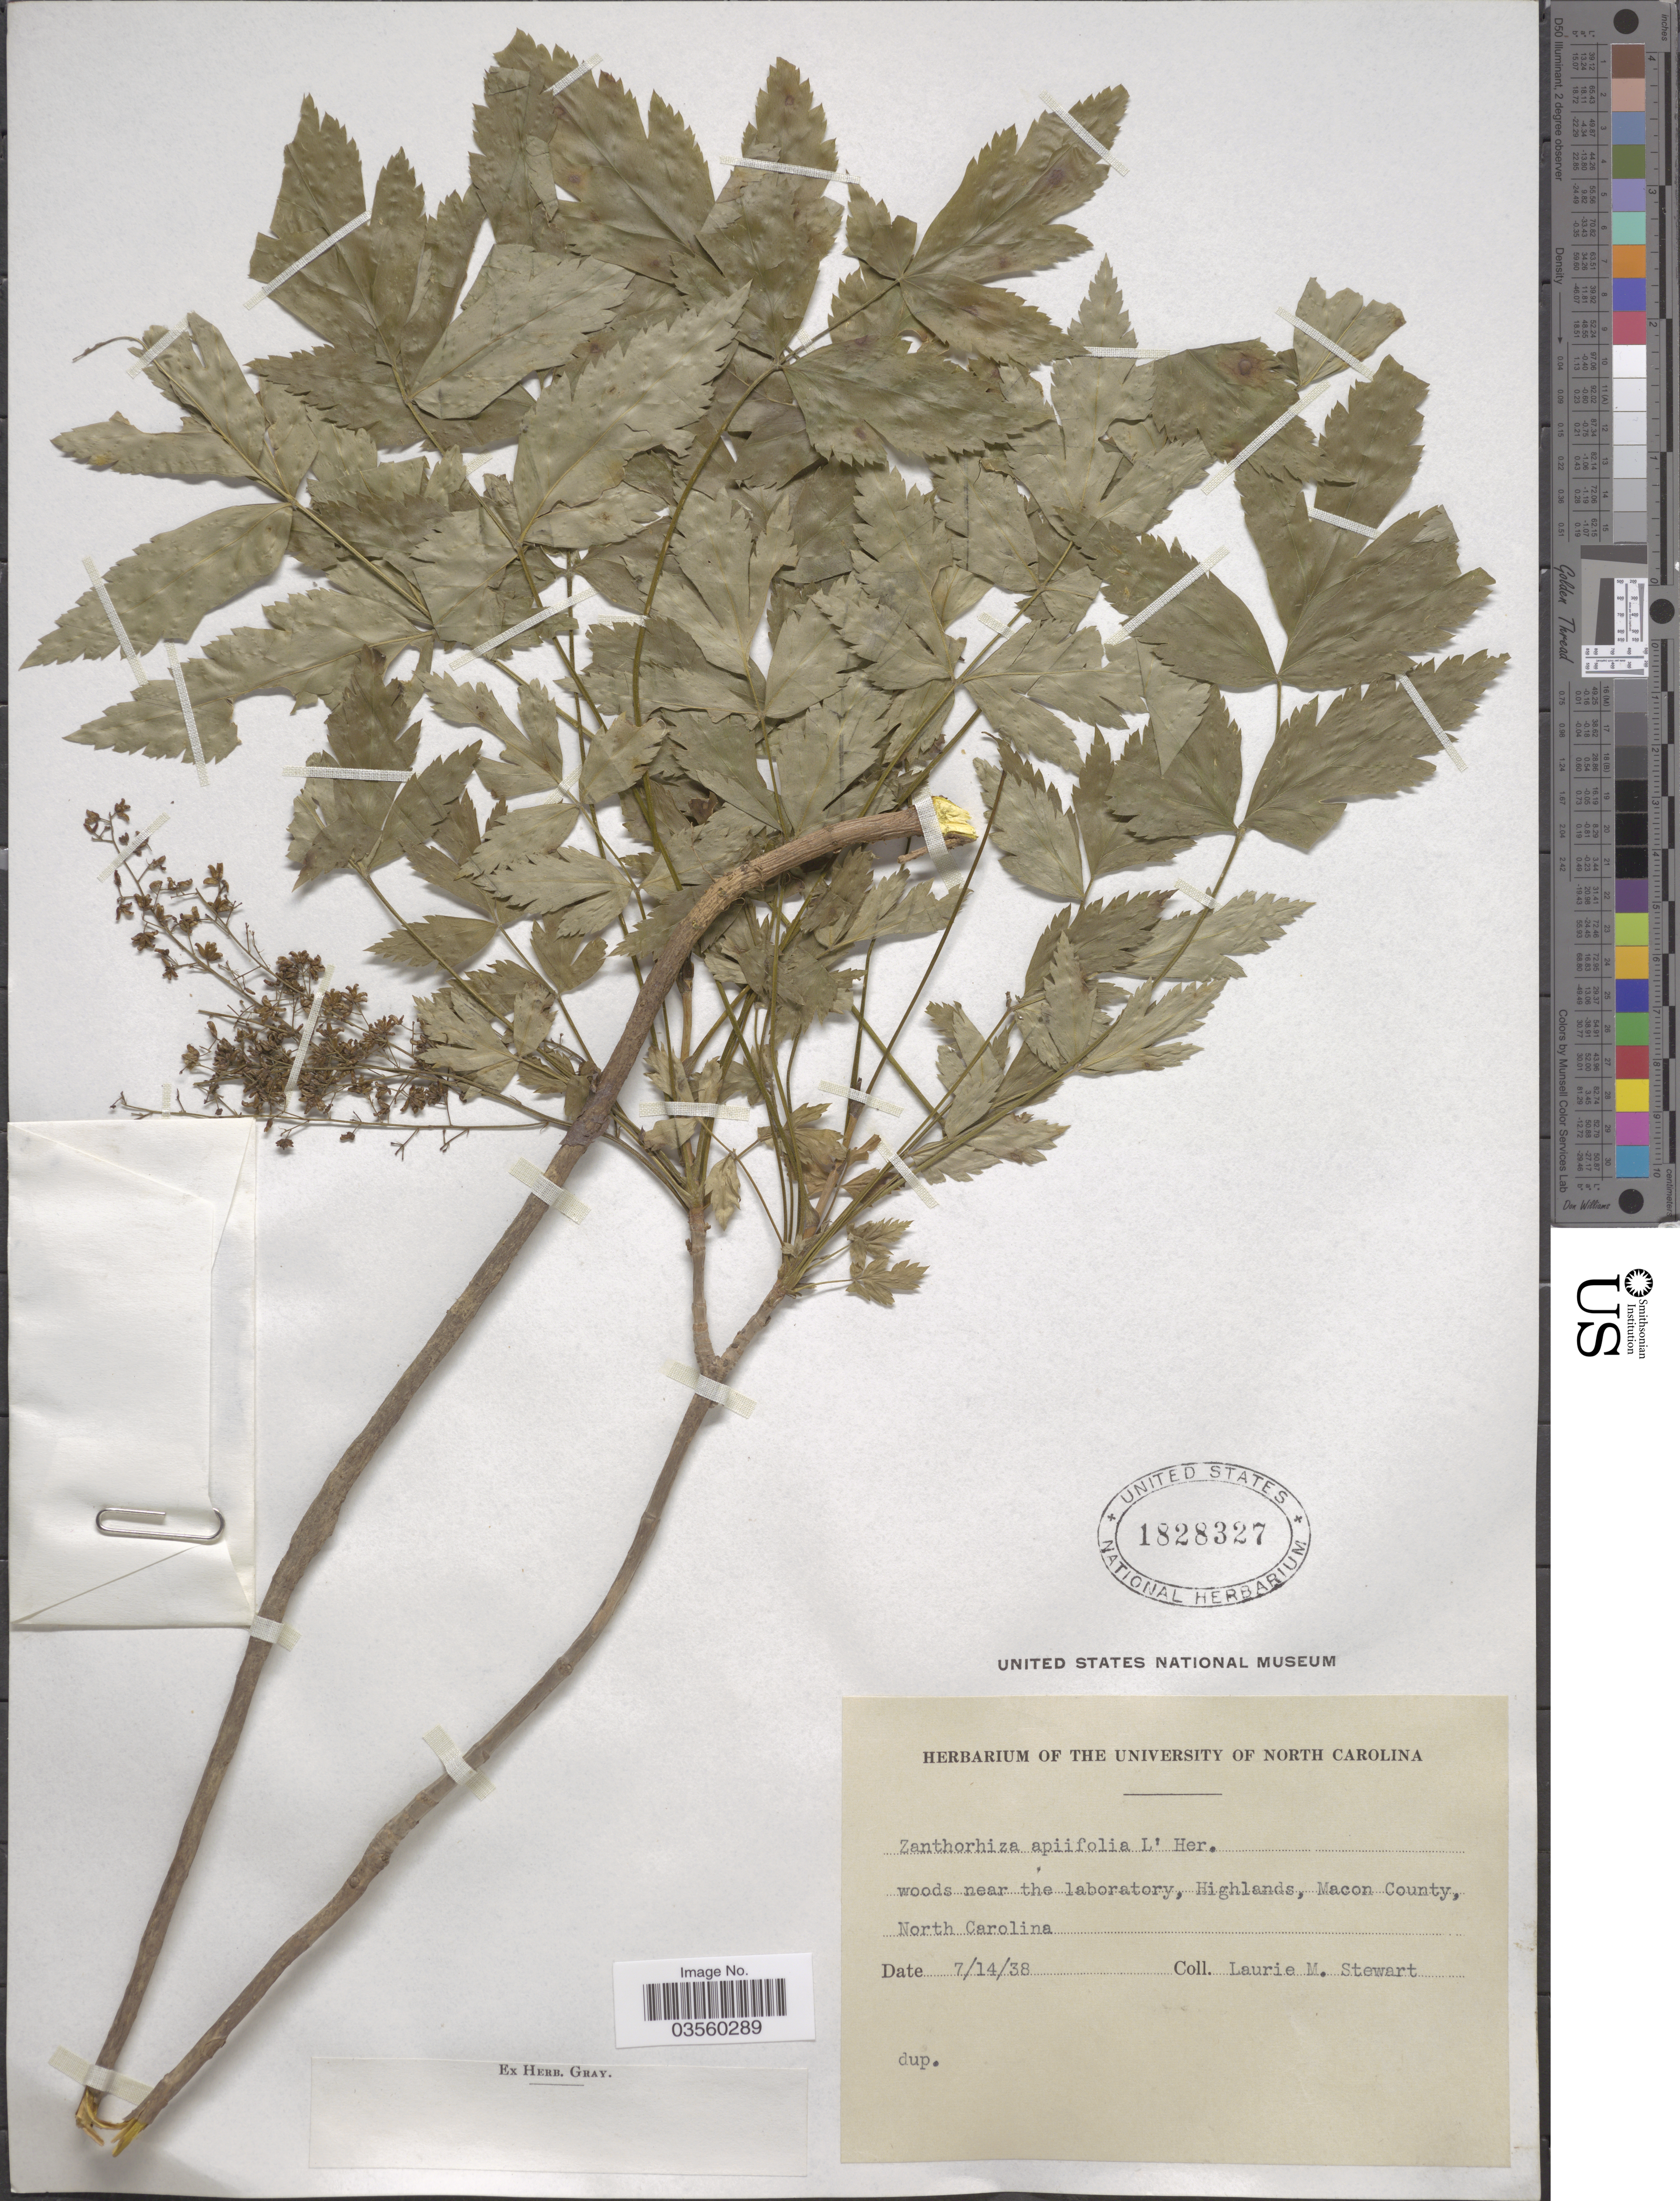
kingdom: Plantae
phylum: Tracheophyta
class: Magnoliopsida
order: Ranunculales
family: Ranunculaceae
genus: Xanthorhiza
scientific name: Xanthorhiza apiifolia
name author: L'Hér.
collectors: L. Stewart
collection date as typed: Transcribed d/m/y: 14/7/38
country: United States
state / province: North Carolina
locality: Near the laboratory, Highlands, Macon County.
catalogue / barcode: US 1828327